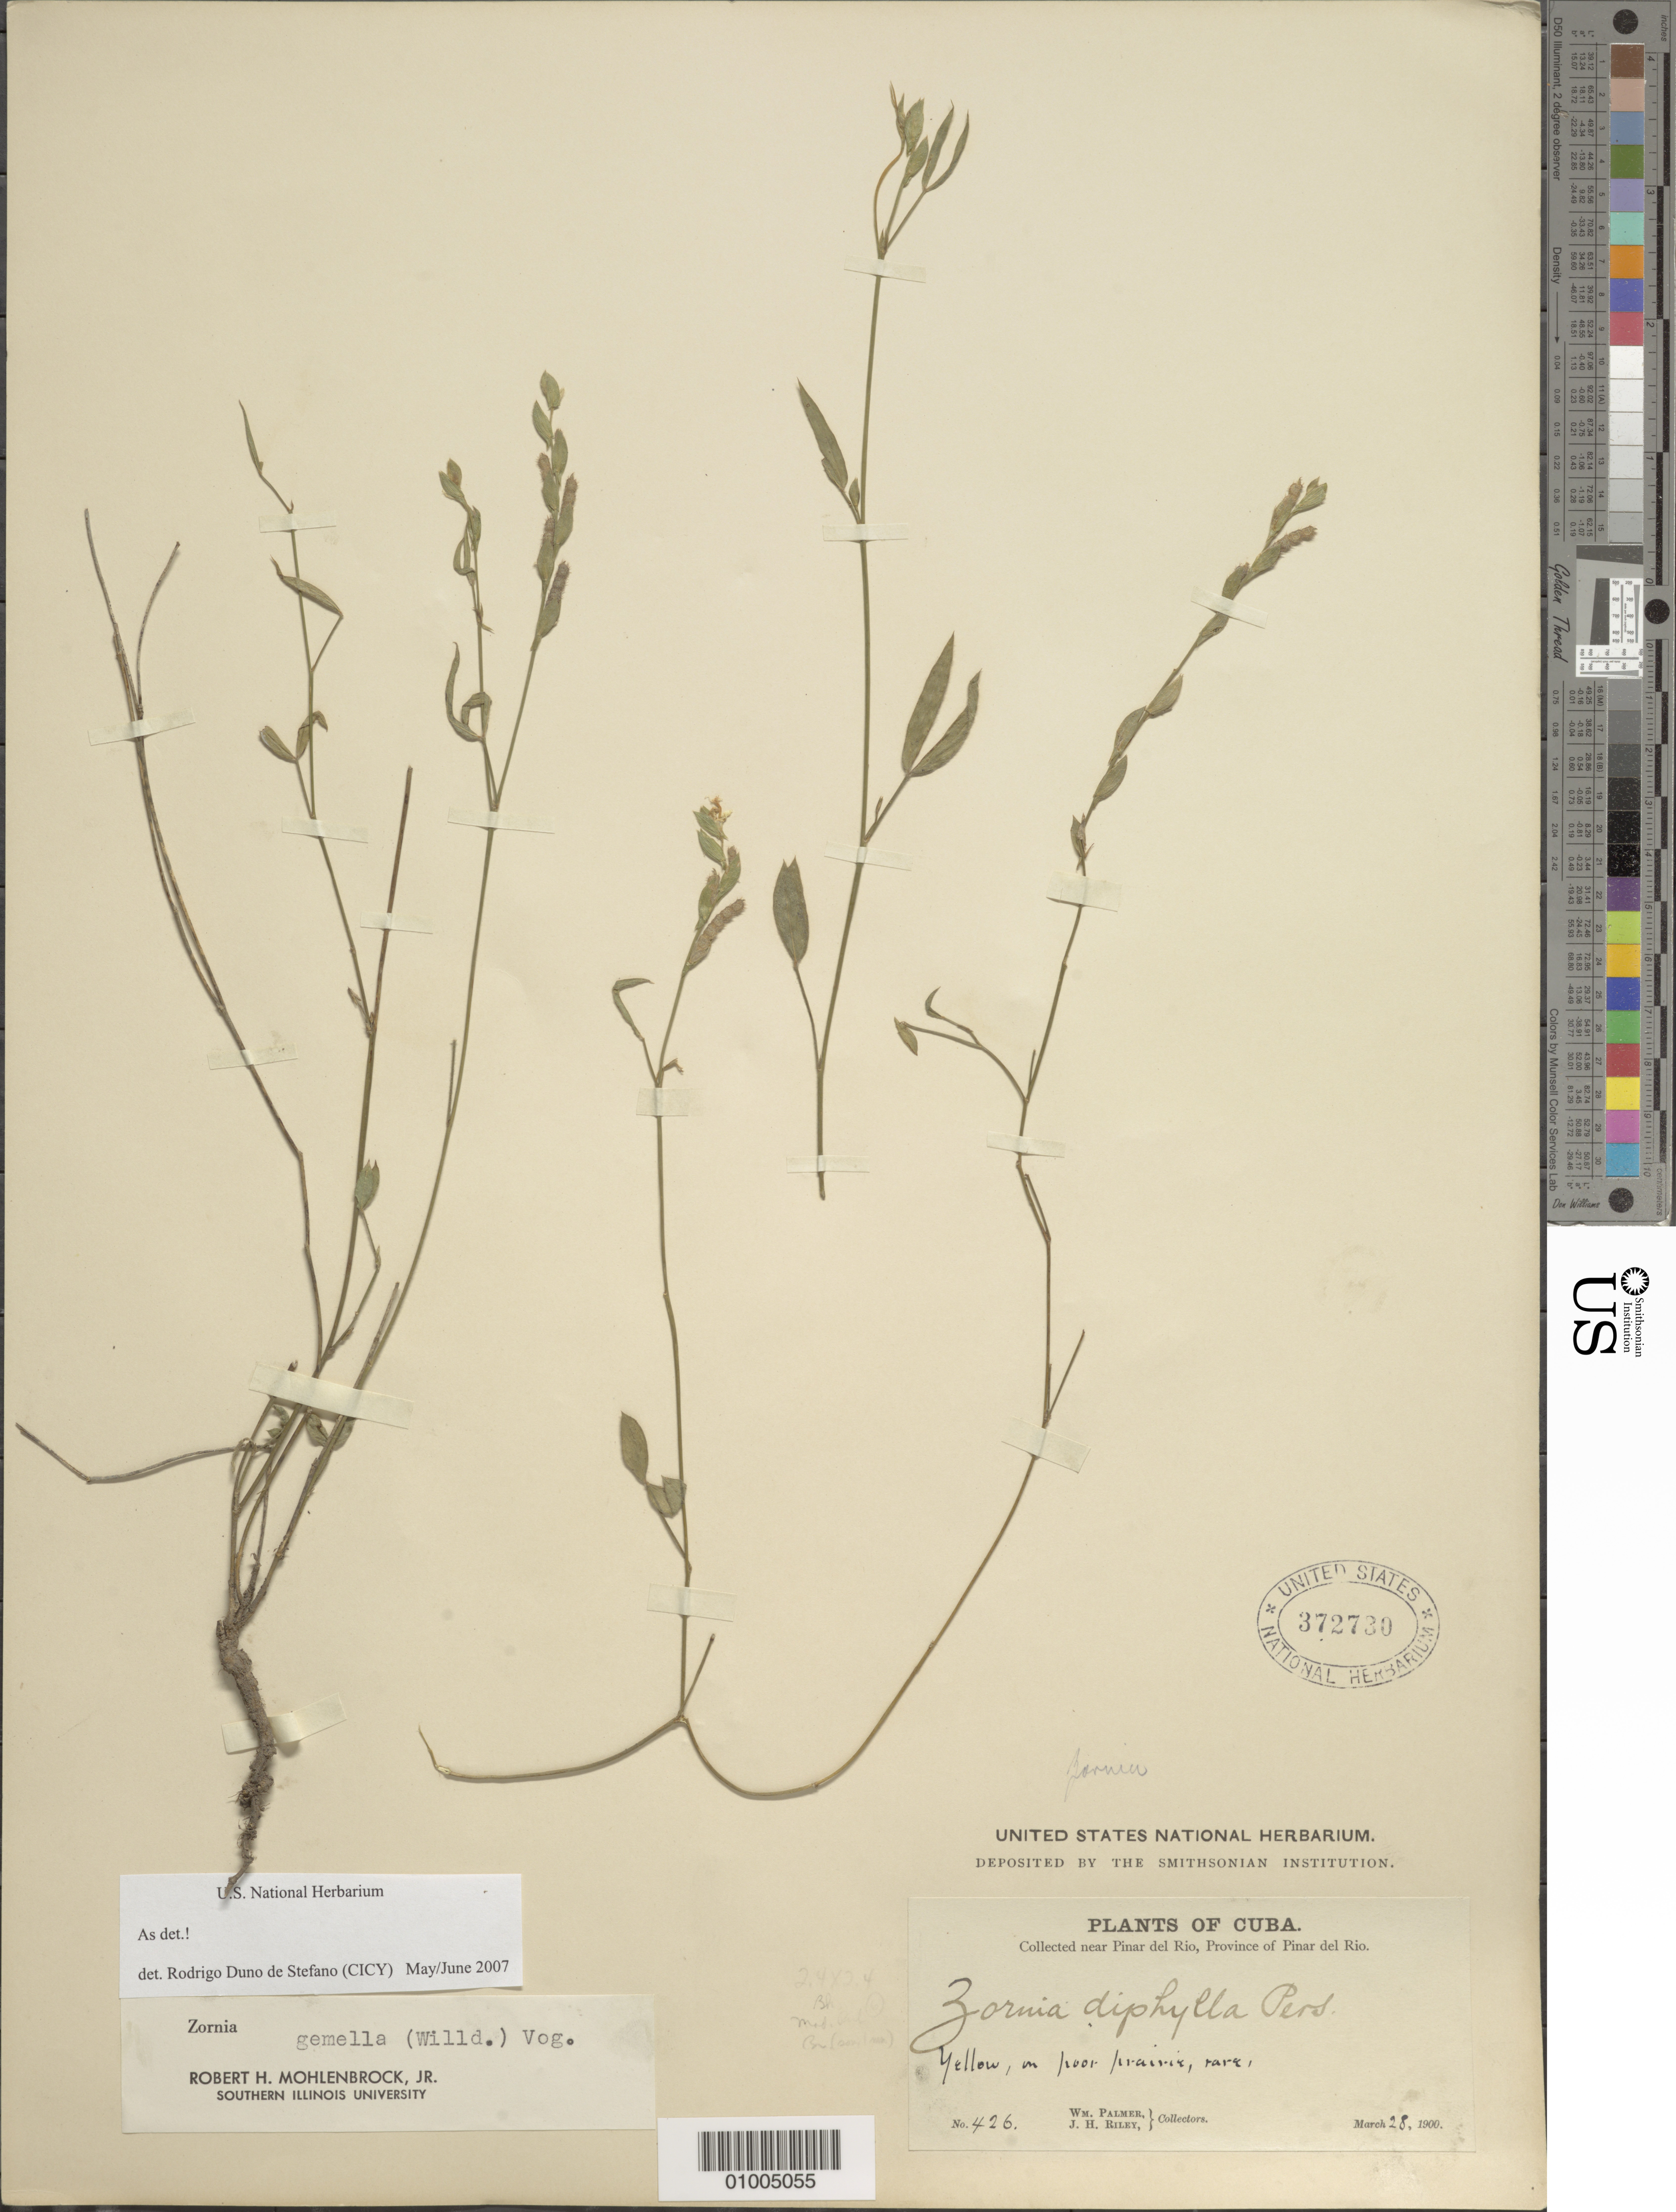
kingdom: Plantae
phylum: Tracheophyta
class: Magnoliopsida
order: Fabales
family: Fabaceae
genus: Zornia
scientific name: Zornia gemella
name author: Vogel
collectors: W. Palmer & J. H. Riley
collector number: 426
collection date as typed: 28 Mar 1900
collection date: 1900-03-28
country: Cuba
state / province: Pinar del Rio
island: Cuba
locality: Pinar del Rio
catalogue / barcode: US 372730